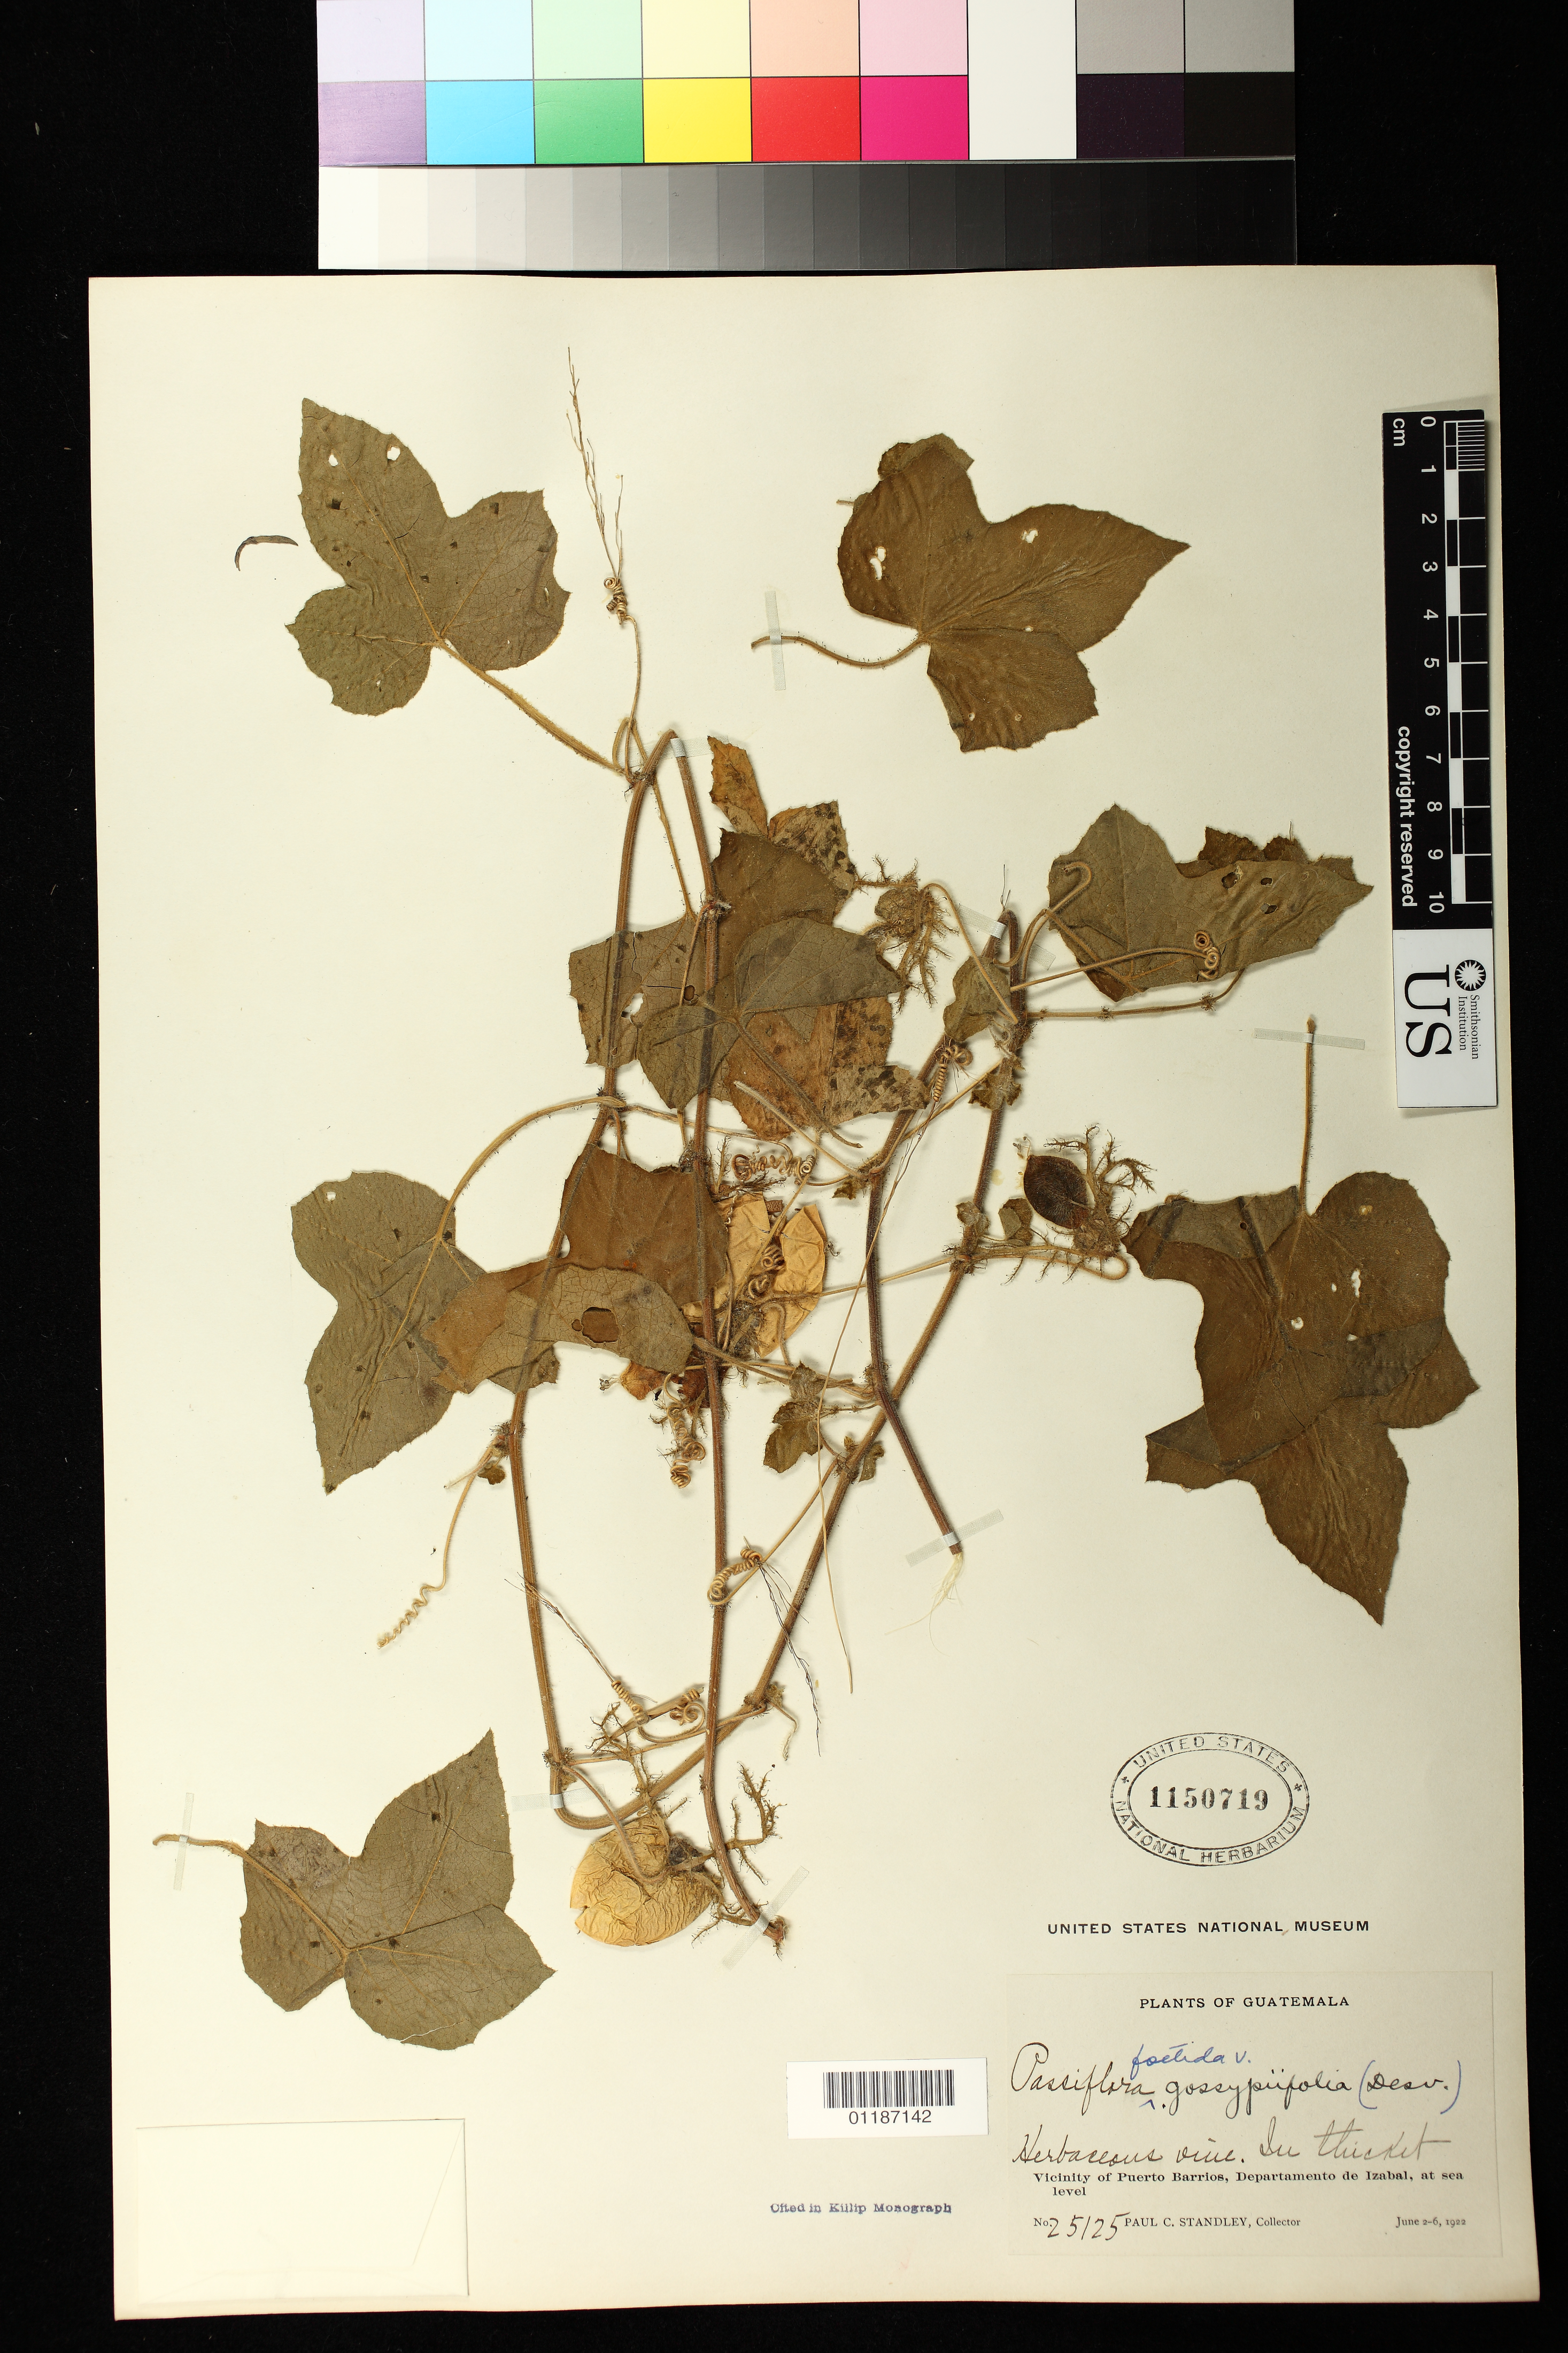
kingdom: Plantae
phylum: Tracheophyta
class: Magnoliopsida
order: Malpighiales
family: Passifloraceae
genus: Passiflora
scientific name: Passiflora foetida var. gossypiifolia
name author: (Desv.) Mast.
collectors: P. C. Standley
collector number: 25125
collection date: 1922-06-02/1922-06-06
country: Guatemala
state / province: Izabal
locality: Vicinity of Puerto Barrios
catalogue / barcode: US 1150719